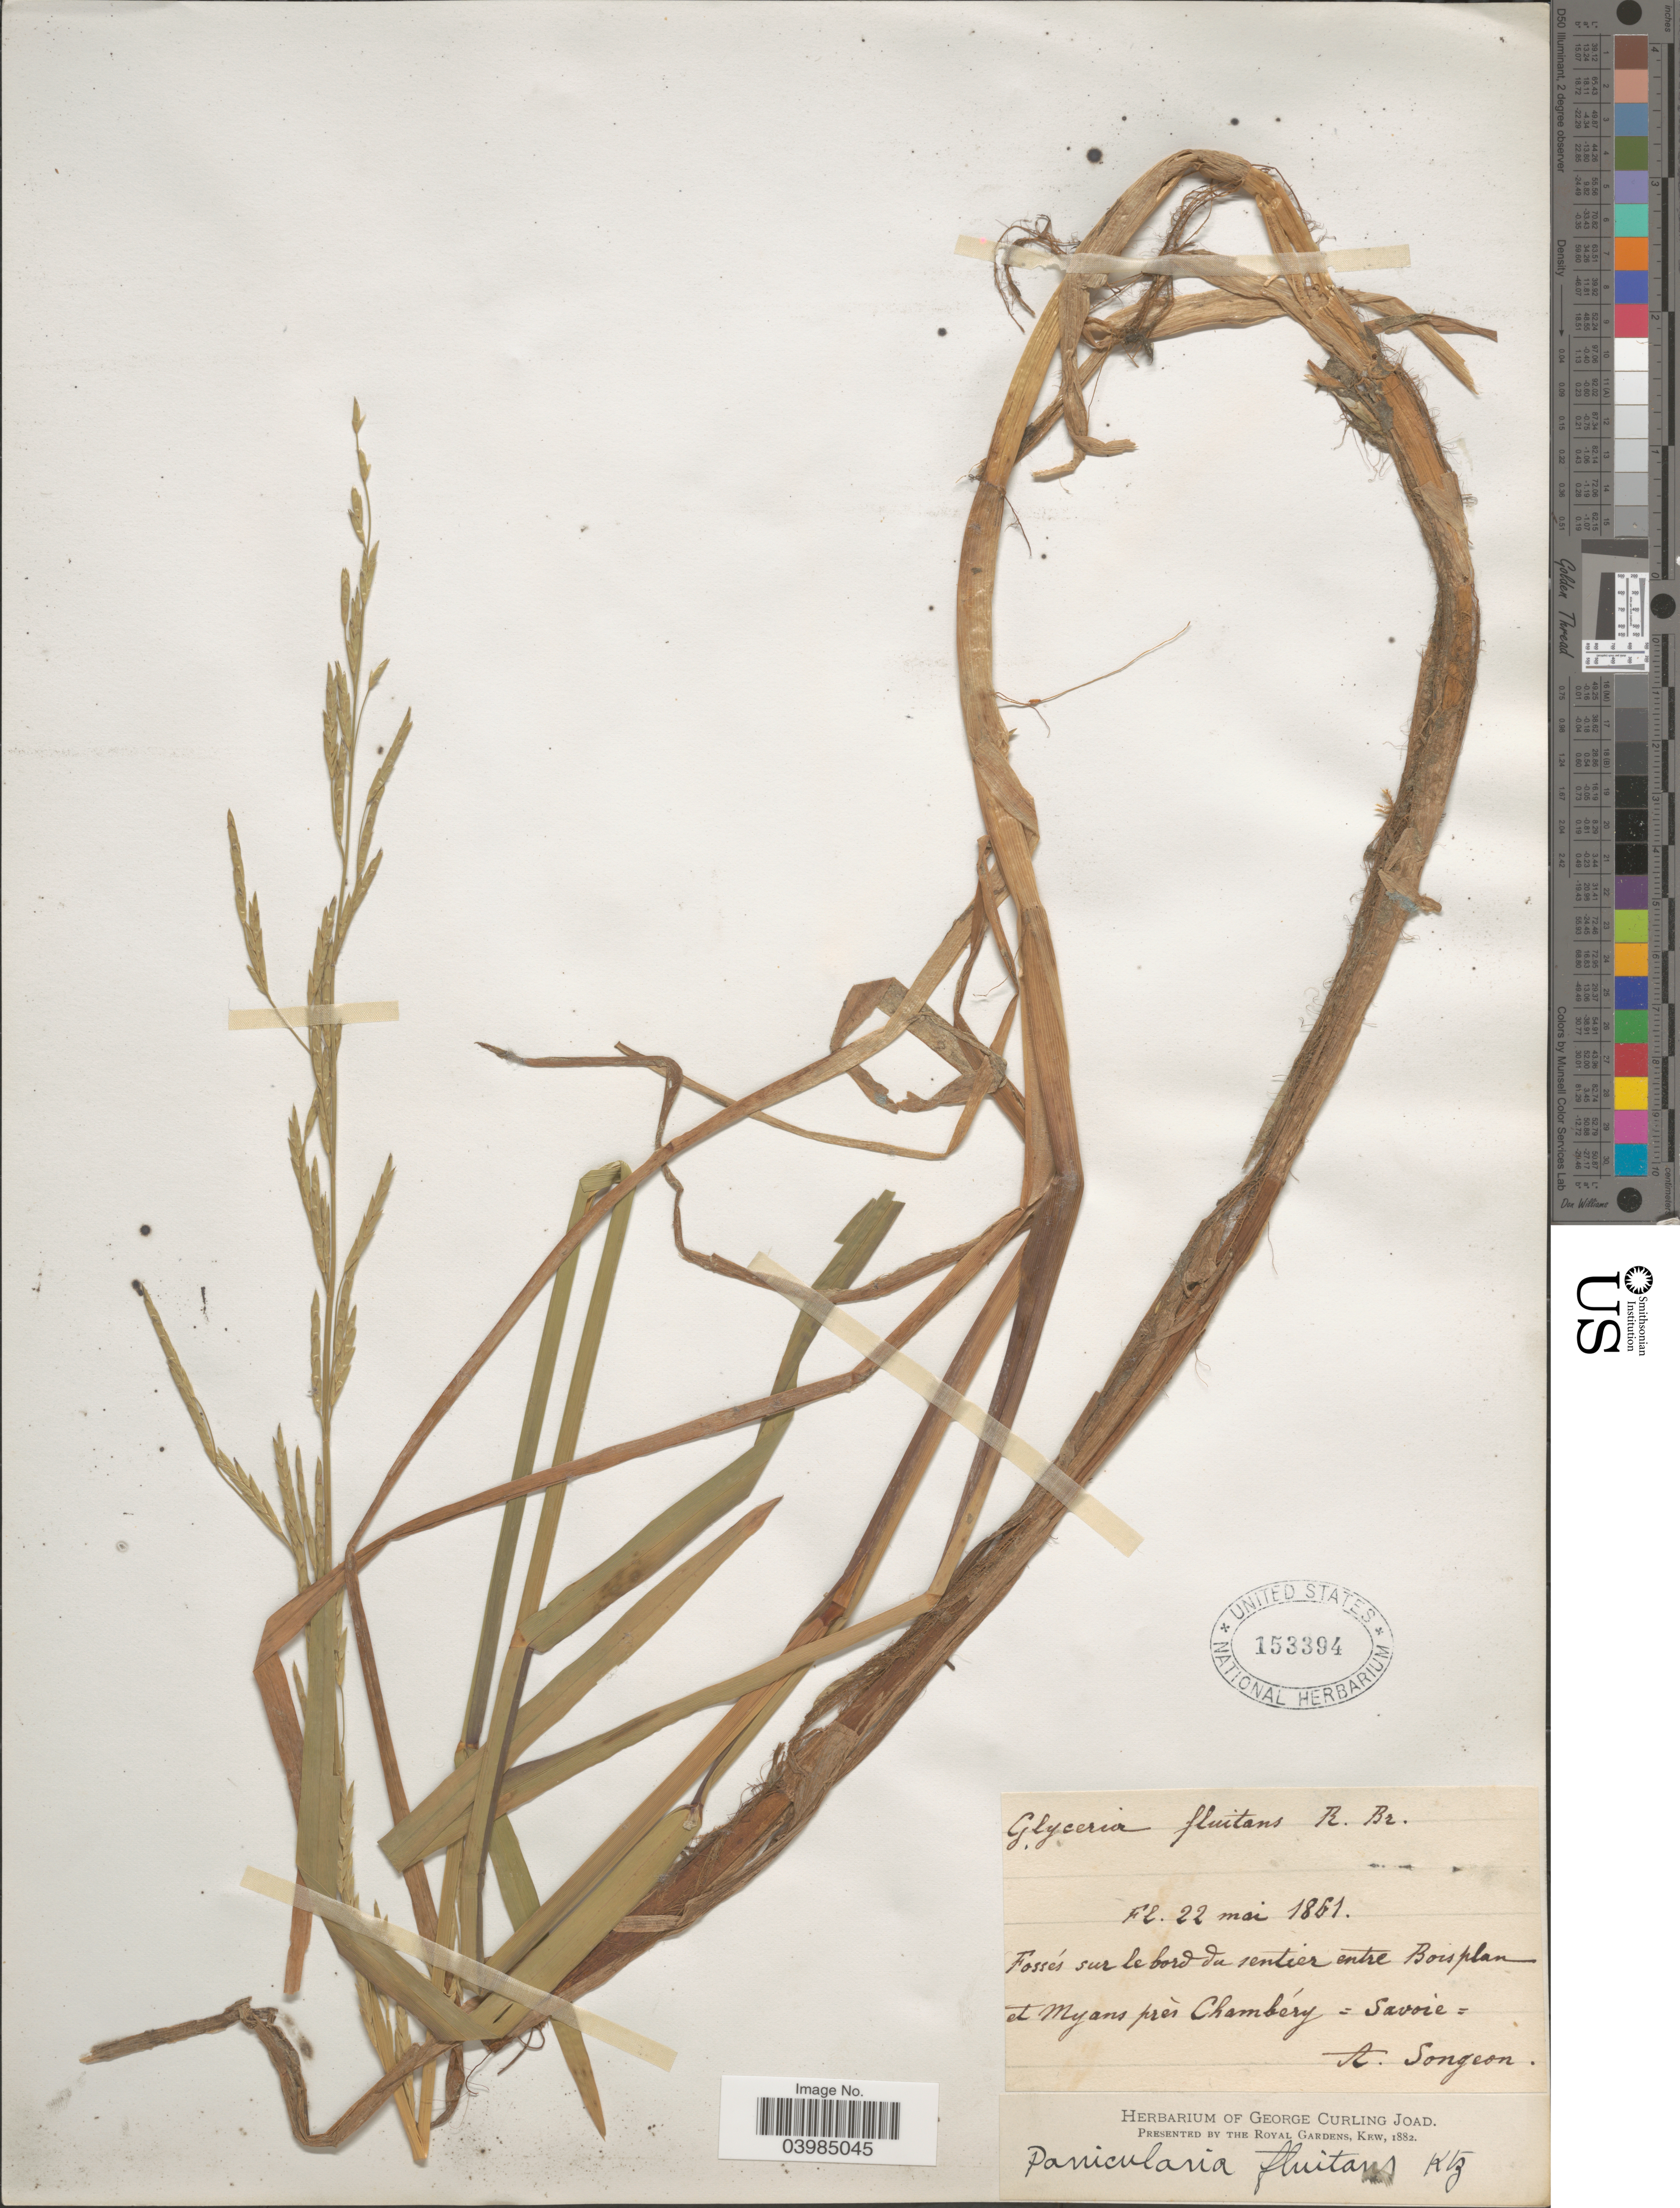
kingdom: Plantae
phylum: Tracheophyta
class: Liliopsida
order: Poales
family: Poaceae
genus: Glyceria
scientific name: Glyceria fluitans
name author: (L.) R. Br.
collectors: A. Songeon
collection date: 1861-05-22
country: France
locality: Fossés sur le bord du sentier entre Boisplan et Myans près Chambéry = Savoie =.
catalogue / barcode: US 153394